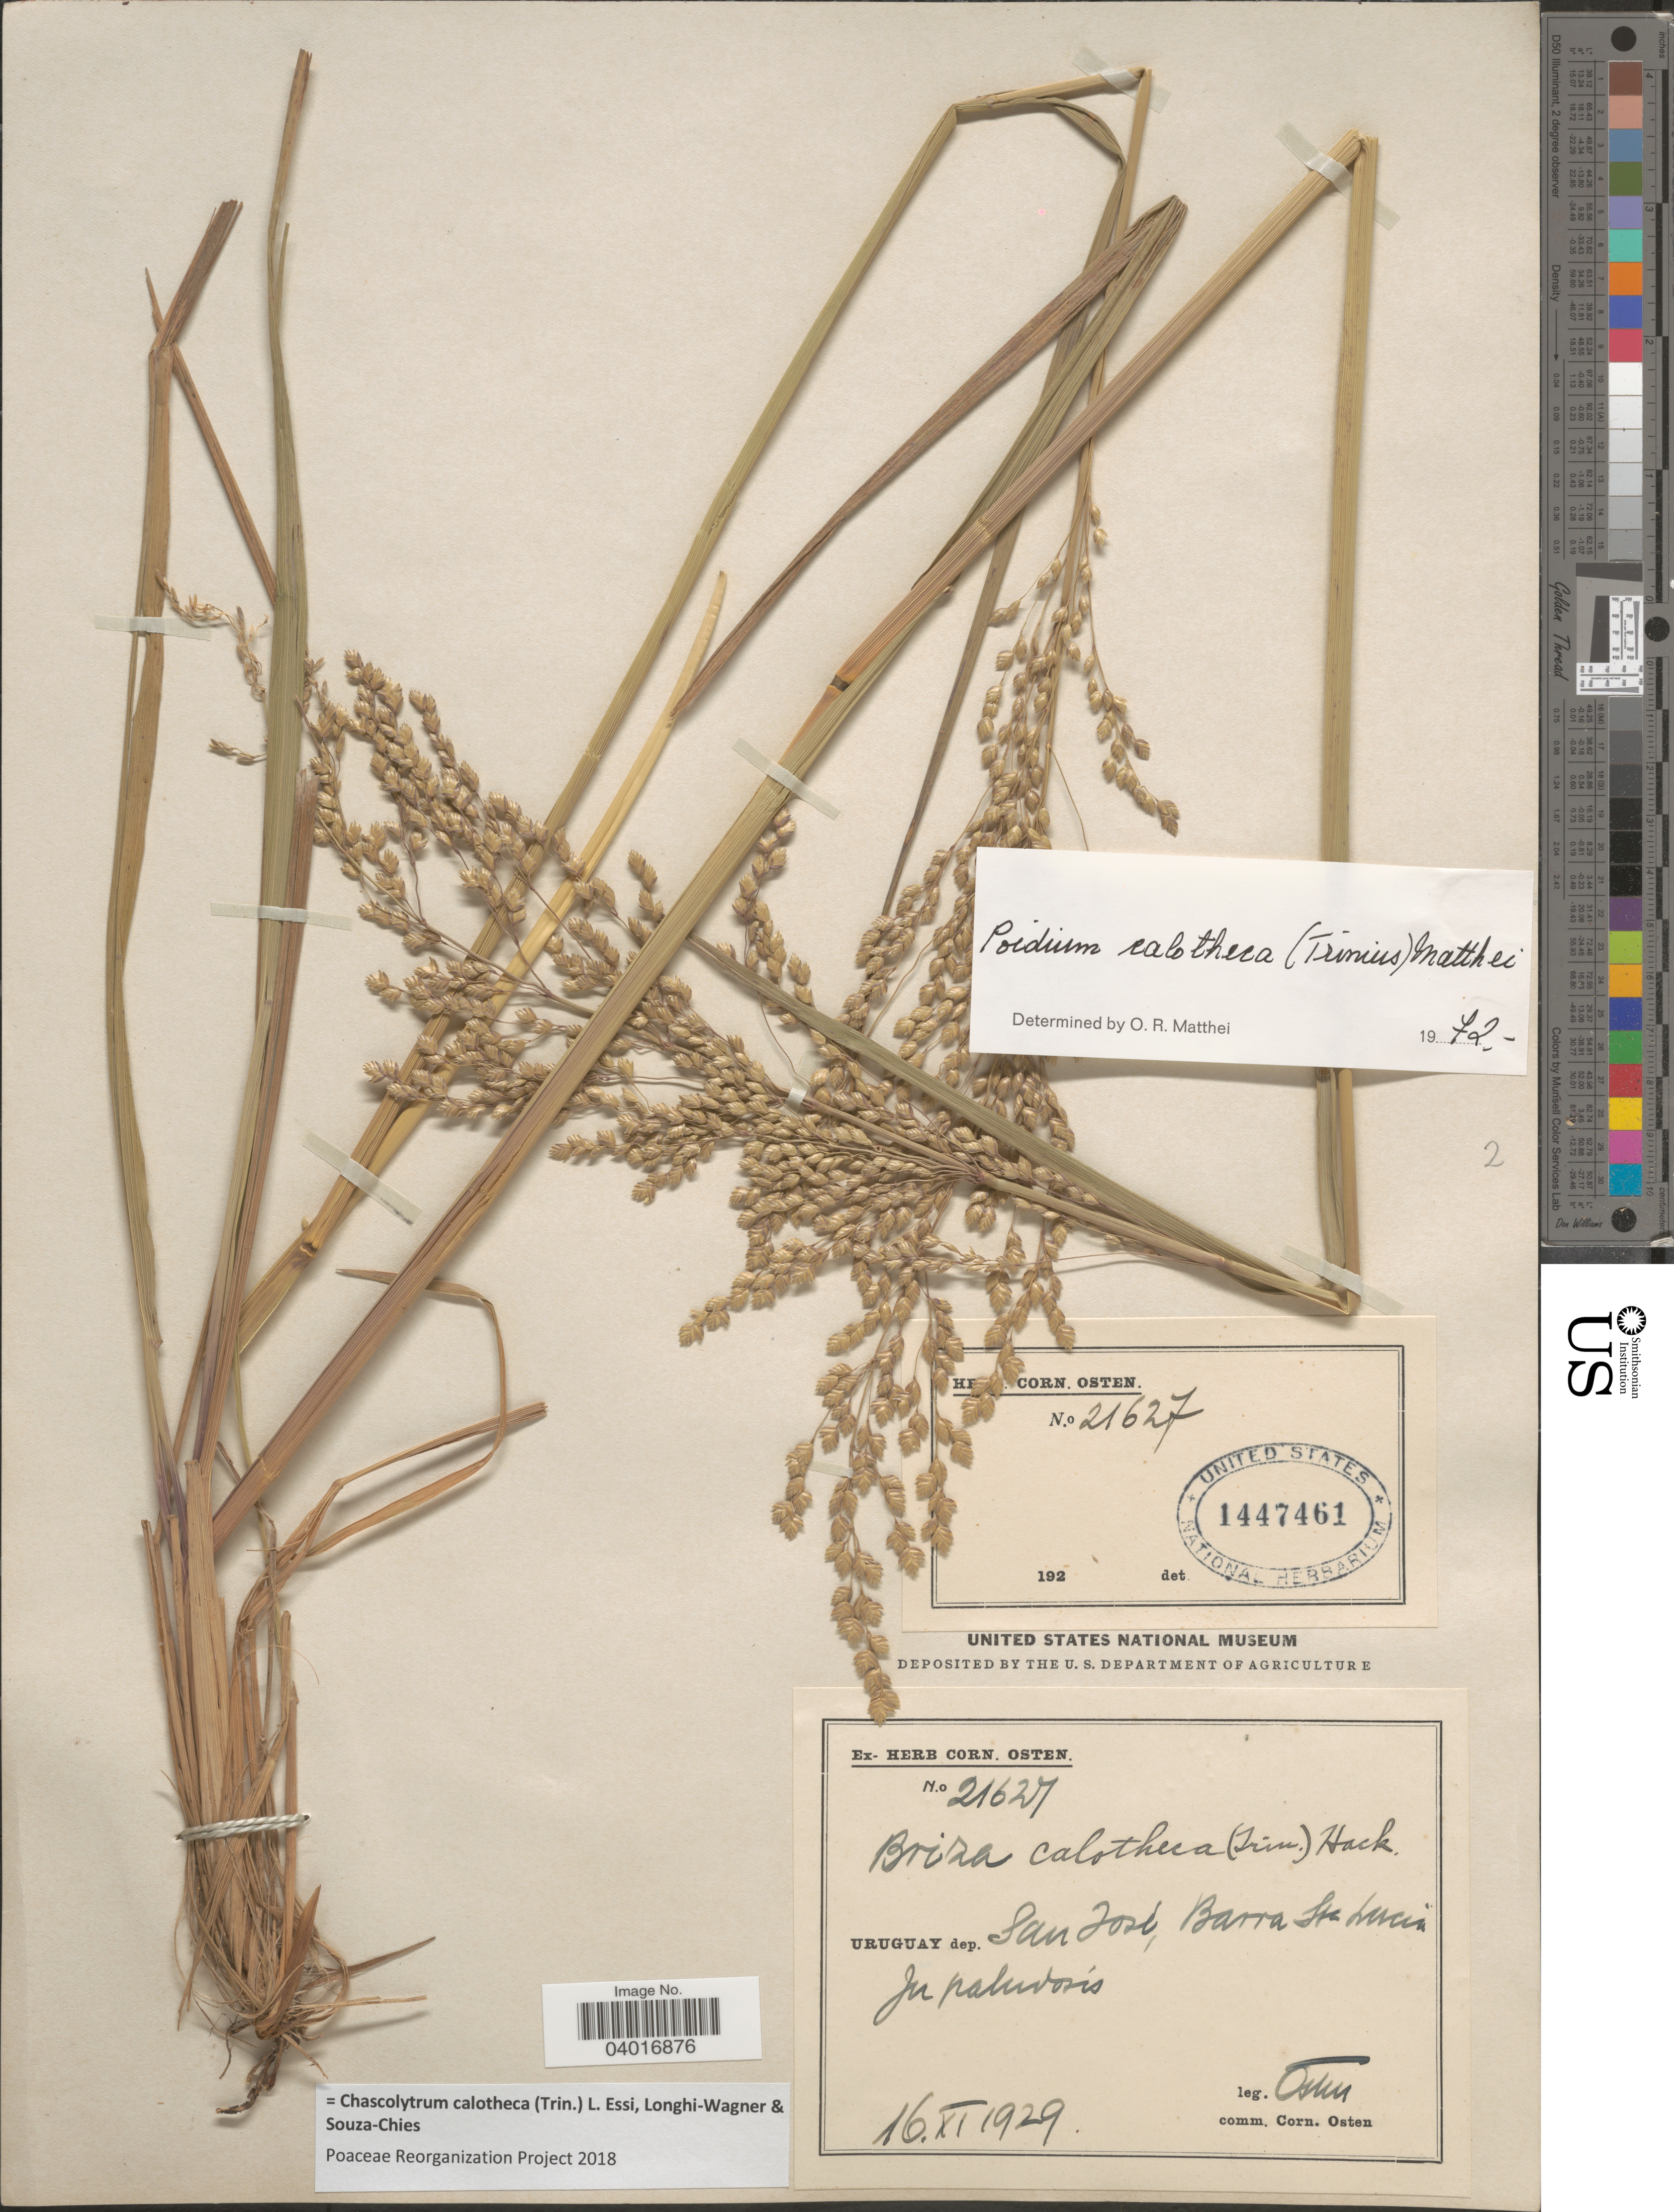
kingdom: Plantae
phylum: Tracheophyta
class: Liliopsida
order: Poales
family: Poaceae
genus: Chascolytrum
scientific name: Chascolytrum calotheca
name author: (Trin.) L. Essi et al.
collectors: C. Osten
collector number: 21627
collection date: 1929-11-16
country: Uruguay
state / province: San Jose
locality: Dep. San José, Barra Ste Lucia. In paludosis.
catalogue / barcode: US 1447461